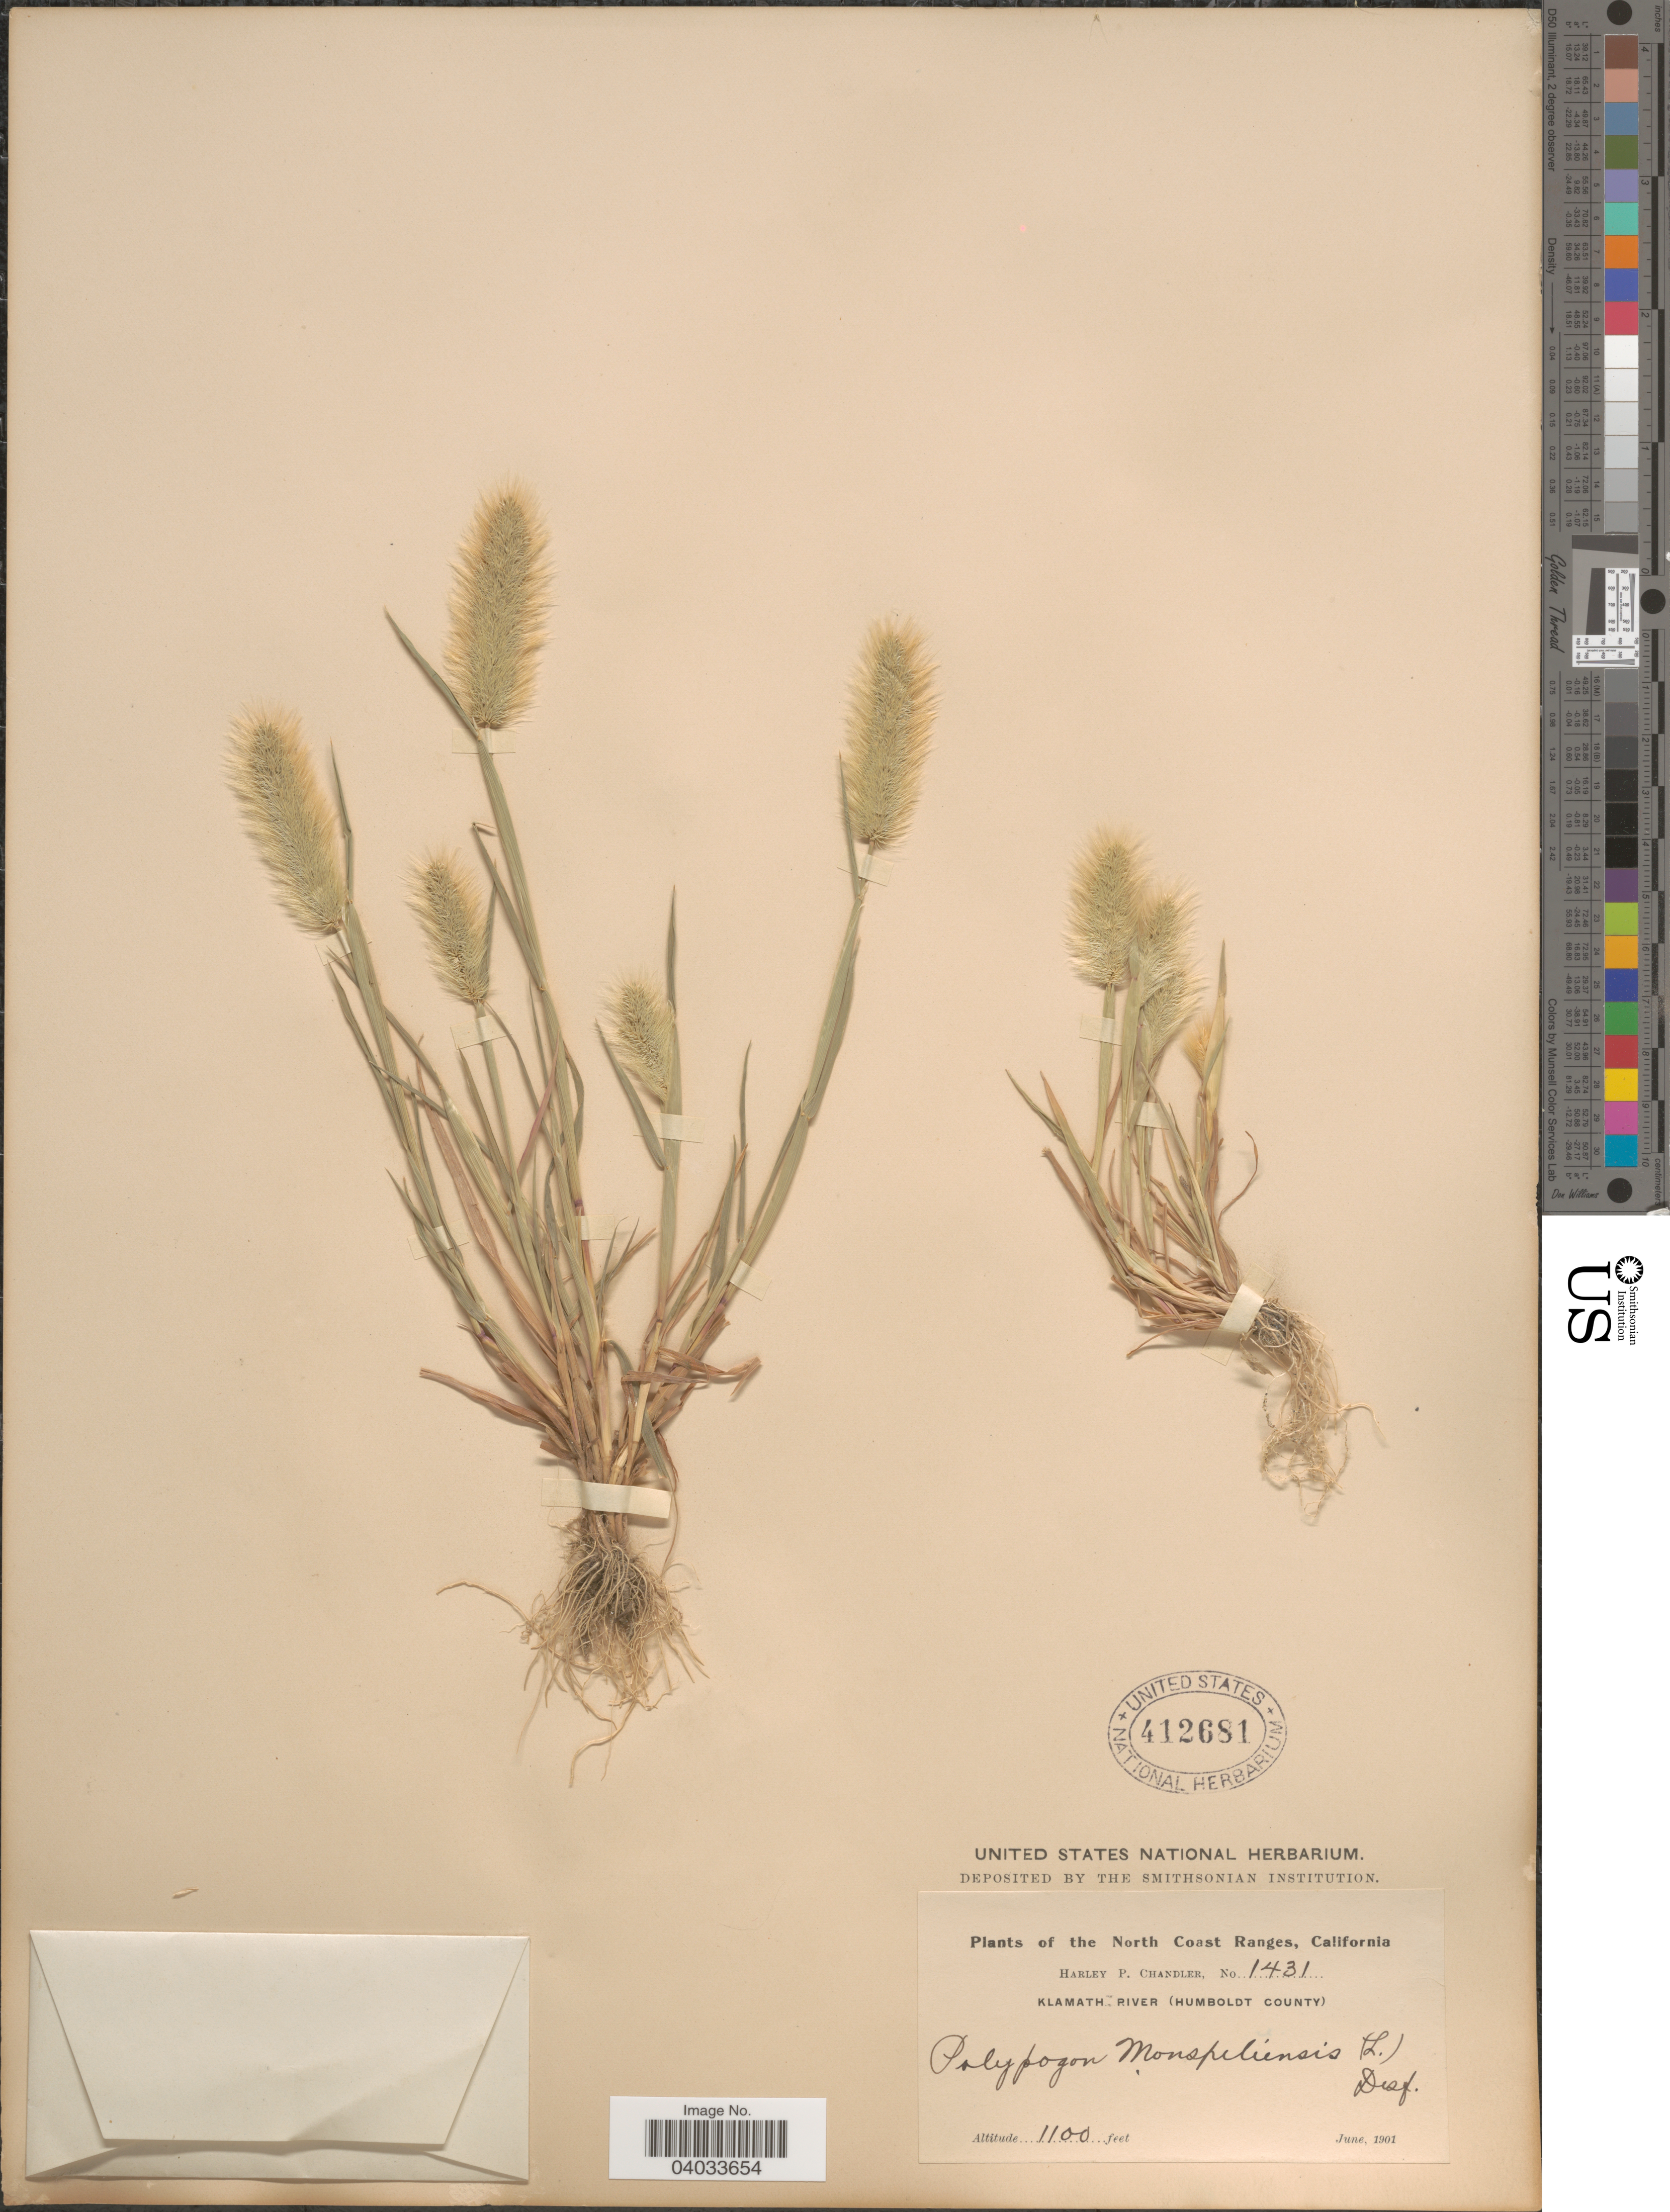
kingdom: Plantae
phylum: Tracheophyta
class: Liliopsida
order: Poales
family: Poaceae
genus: Polypogon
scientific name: Polypogon monspeliensis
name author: (L.) Desf.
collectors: H. Chandler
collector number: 1431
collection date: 1901-06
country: United States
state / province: California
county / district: Humboldt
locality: North Coast Ranges. Klamath River (Humboldt County).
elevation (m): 335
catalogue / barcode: US 412681